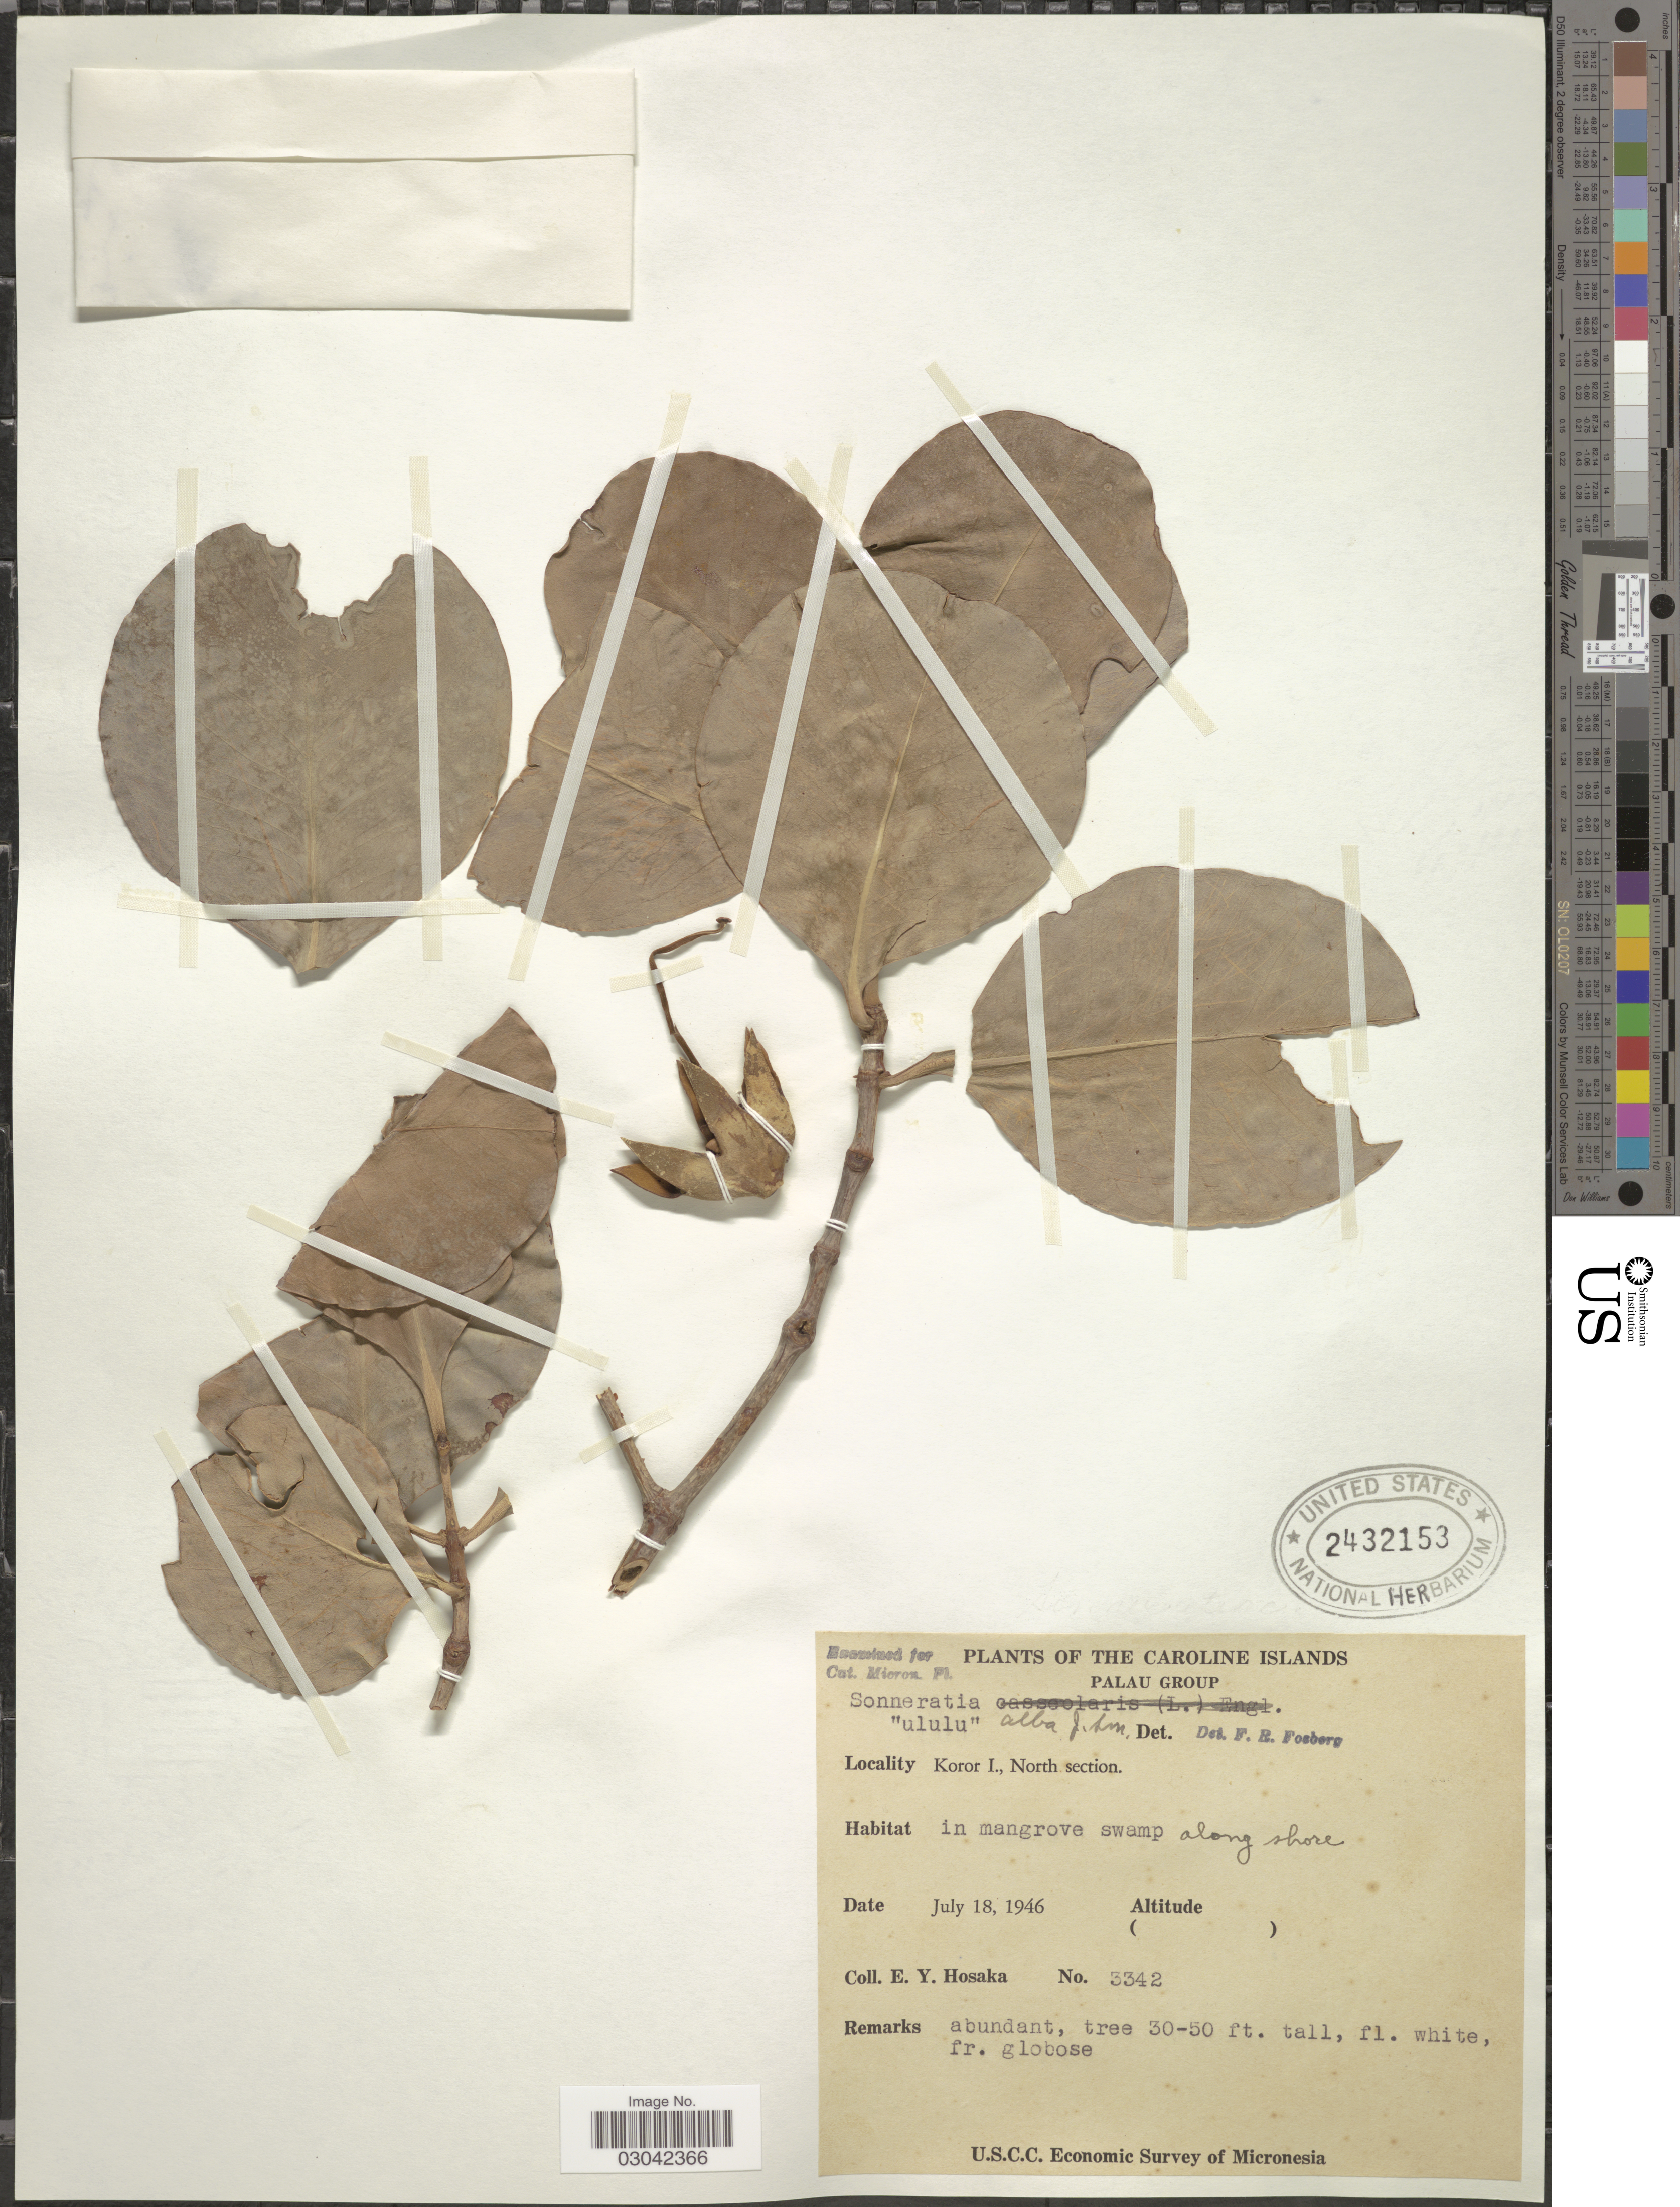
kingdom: Plantae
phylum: Tracheophyta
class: Magnoliopsida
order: Myrtales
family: Lythraceae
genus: Sonneratia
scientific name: Sonneratia alba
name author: Sm.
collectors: E. Y. Hosaka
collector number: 3342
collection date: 1946-07-18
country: Palau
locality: Caroline Islands. Palau Group. Koror I., North section.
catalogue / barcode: US 2432153